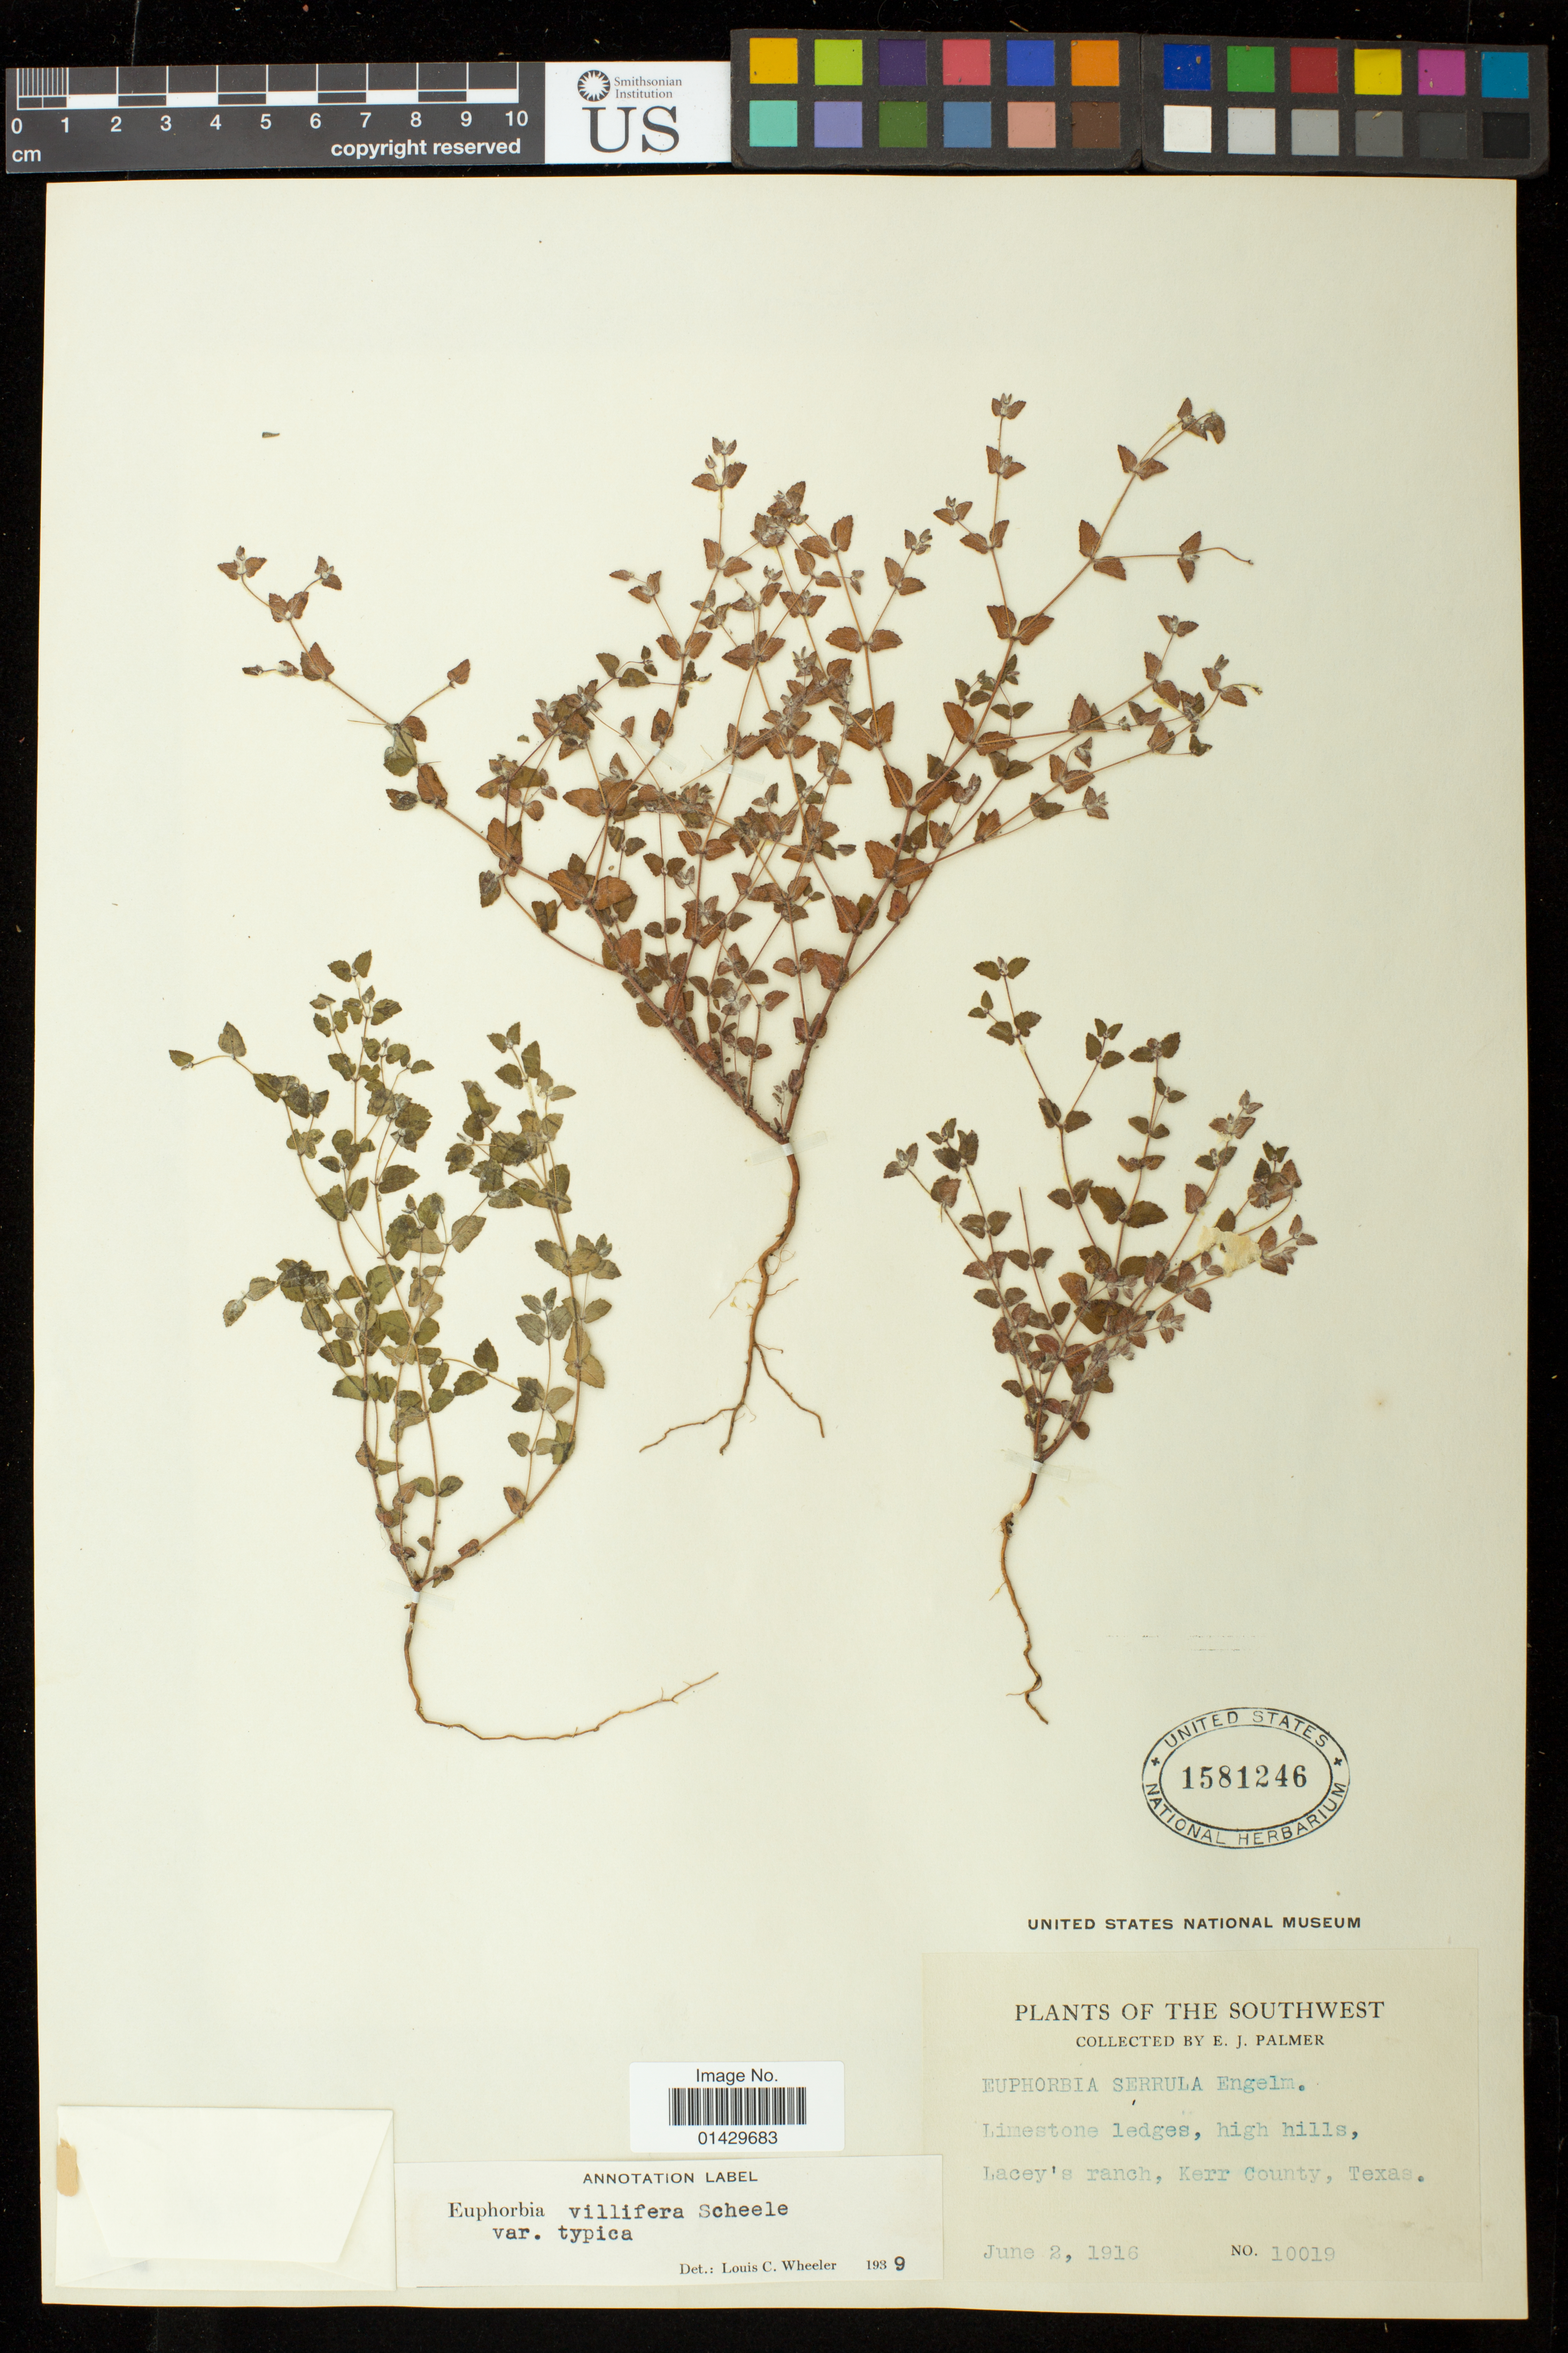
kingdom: Plantae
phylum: Tracheophyta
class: Magnoliopsida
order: Malpighiales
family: Euphorbiaceae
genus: Euphorbia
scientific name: Euphorbia villifera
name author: Scheele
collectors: E. J. Palmer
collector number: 10019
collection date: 1916-06-02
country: United States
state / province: Texas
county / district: Kerr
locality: Lacey's ranch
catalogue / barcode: US 1581246